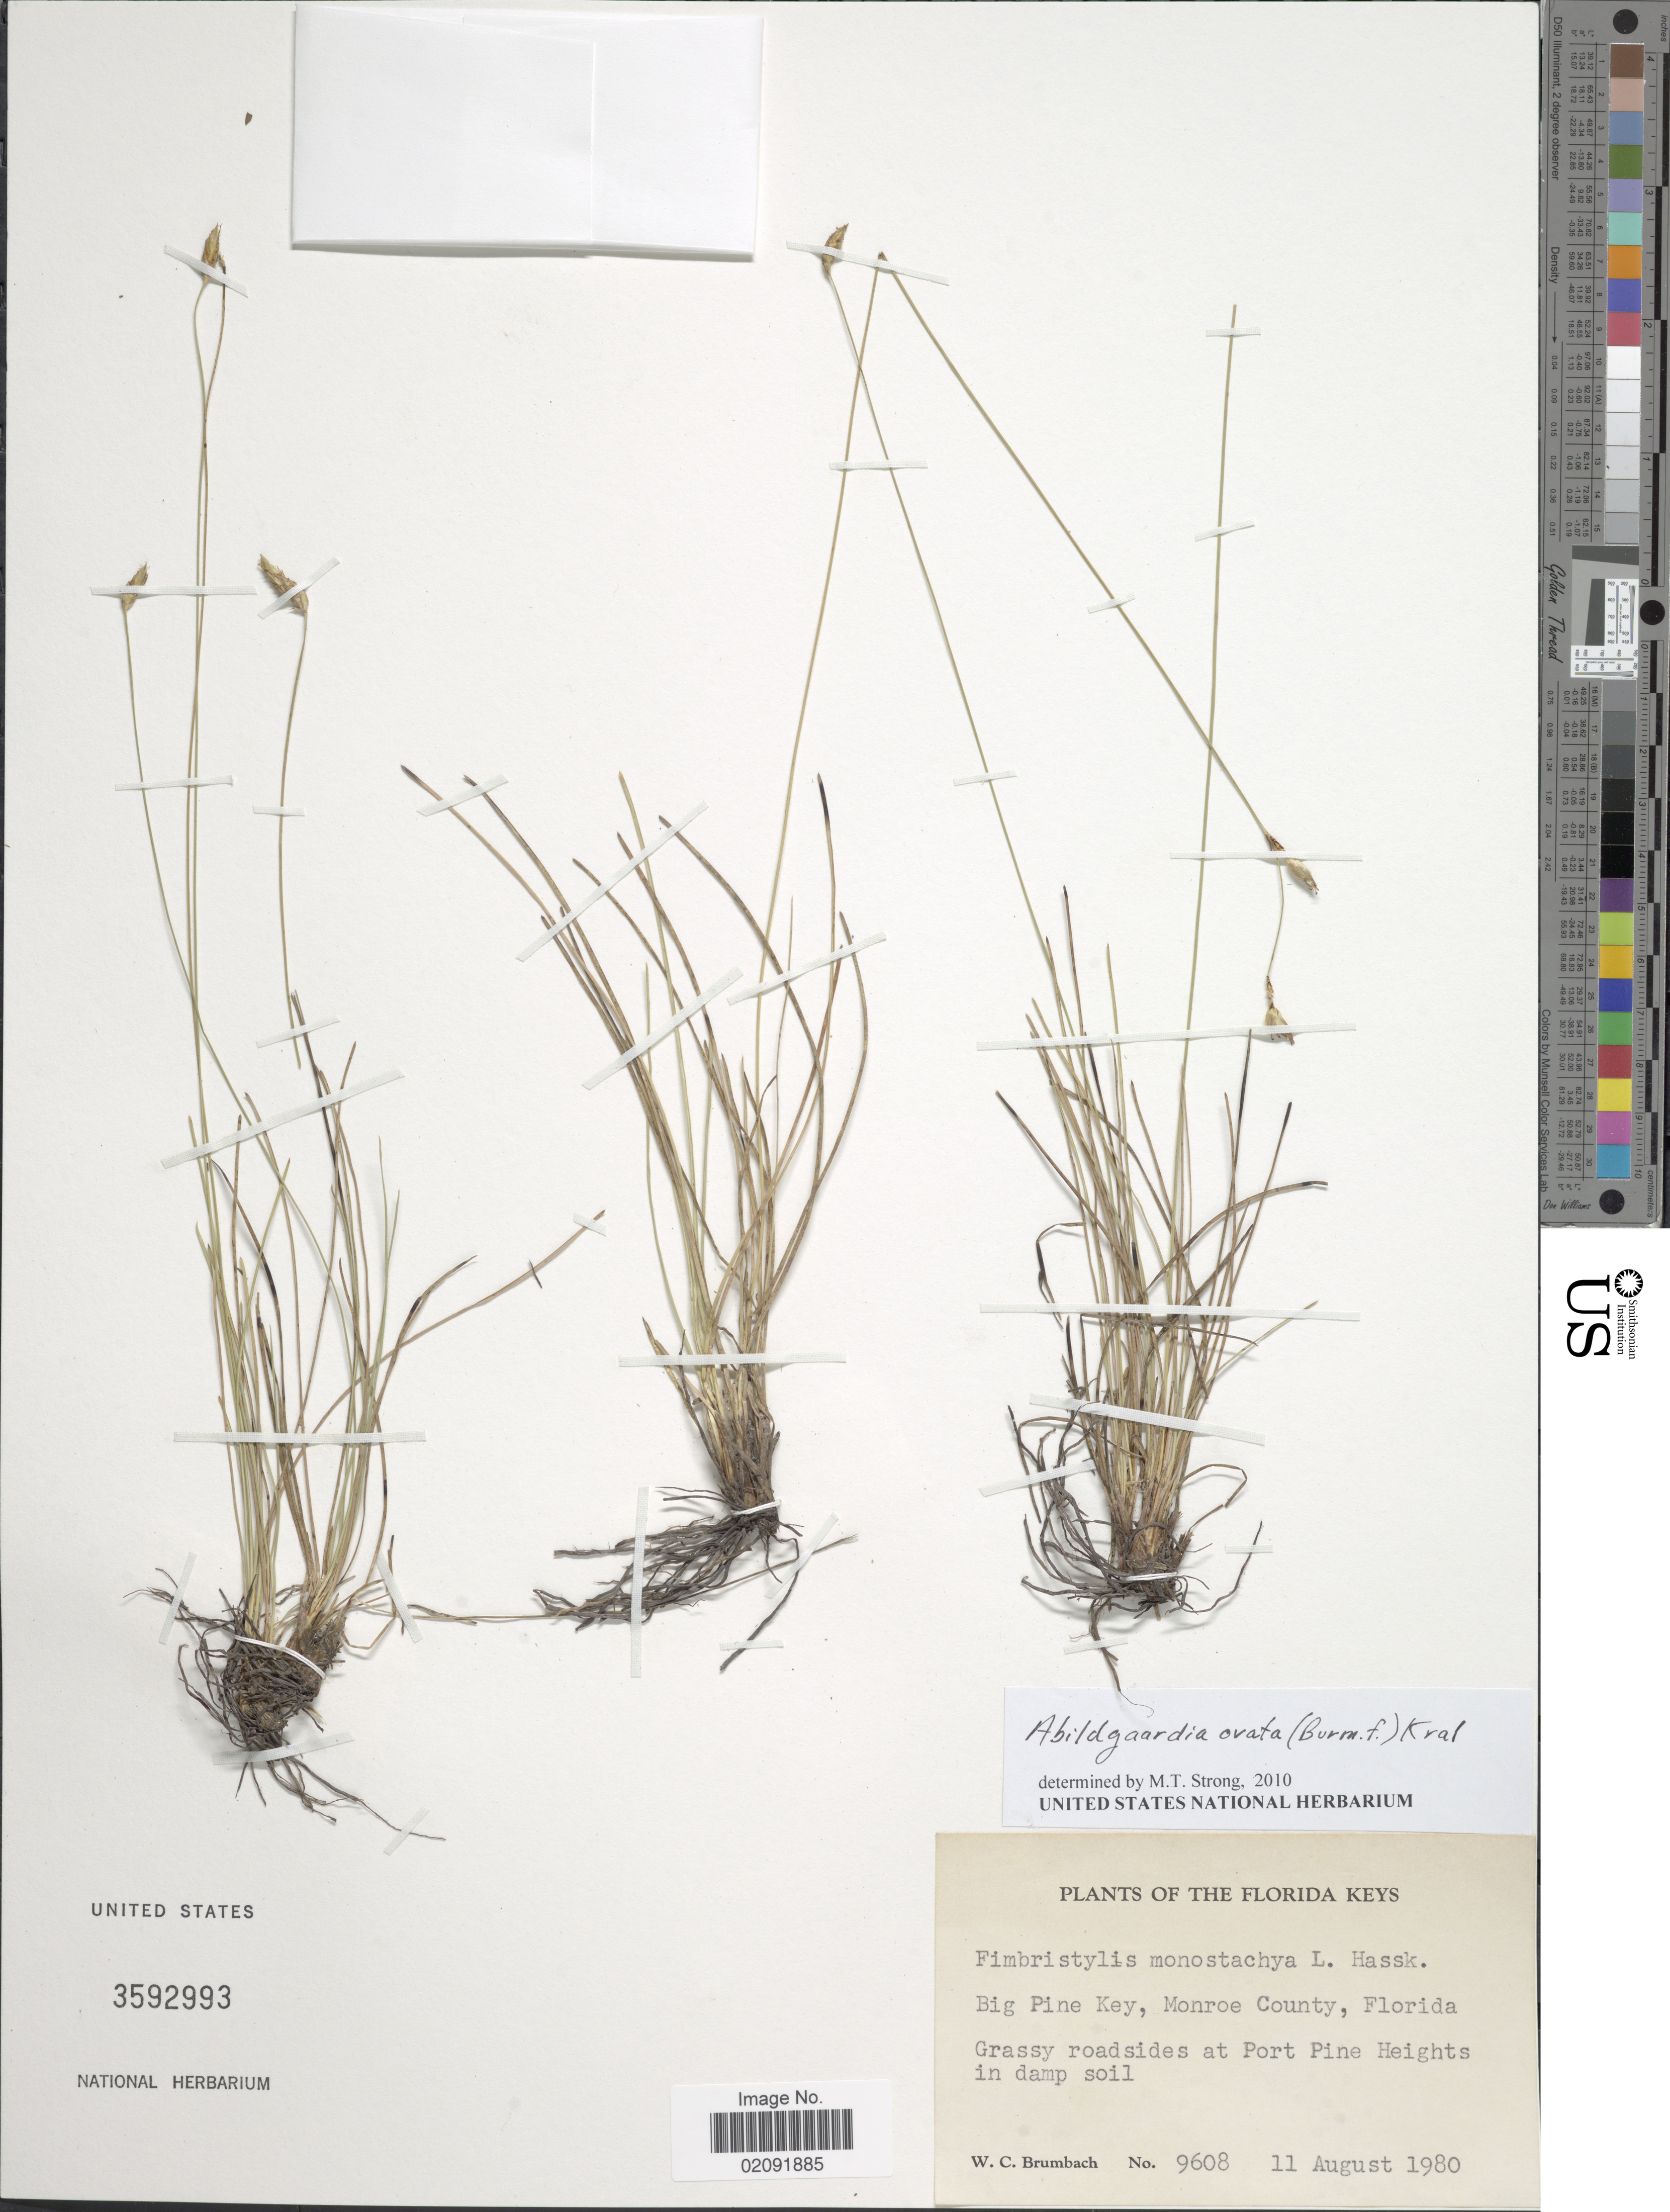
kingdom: Plantae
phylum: Tracheophyta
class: Liliopsida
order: Poales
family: Cyperaceae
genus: Abildgaardia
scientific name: Abildgaardia ovata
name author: (Burm. f.) Kral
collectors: W. C. Brumbach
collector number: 9608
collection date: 1980-08-11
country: United States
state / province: Florida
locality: The Florida Keys, Big Pine Key, Monroe County, at Port Pine Heights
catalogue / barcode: US 3592993